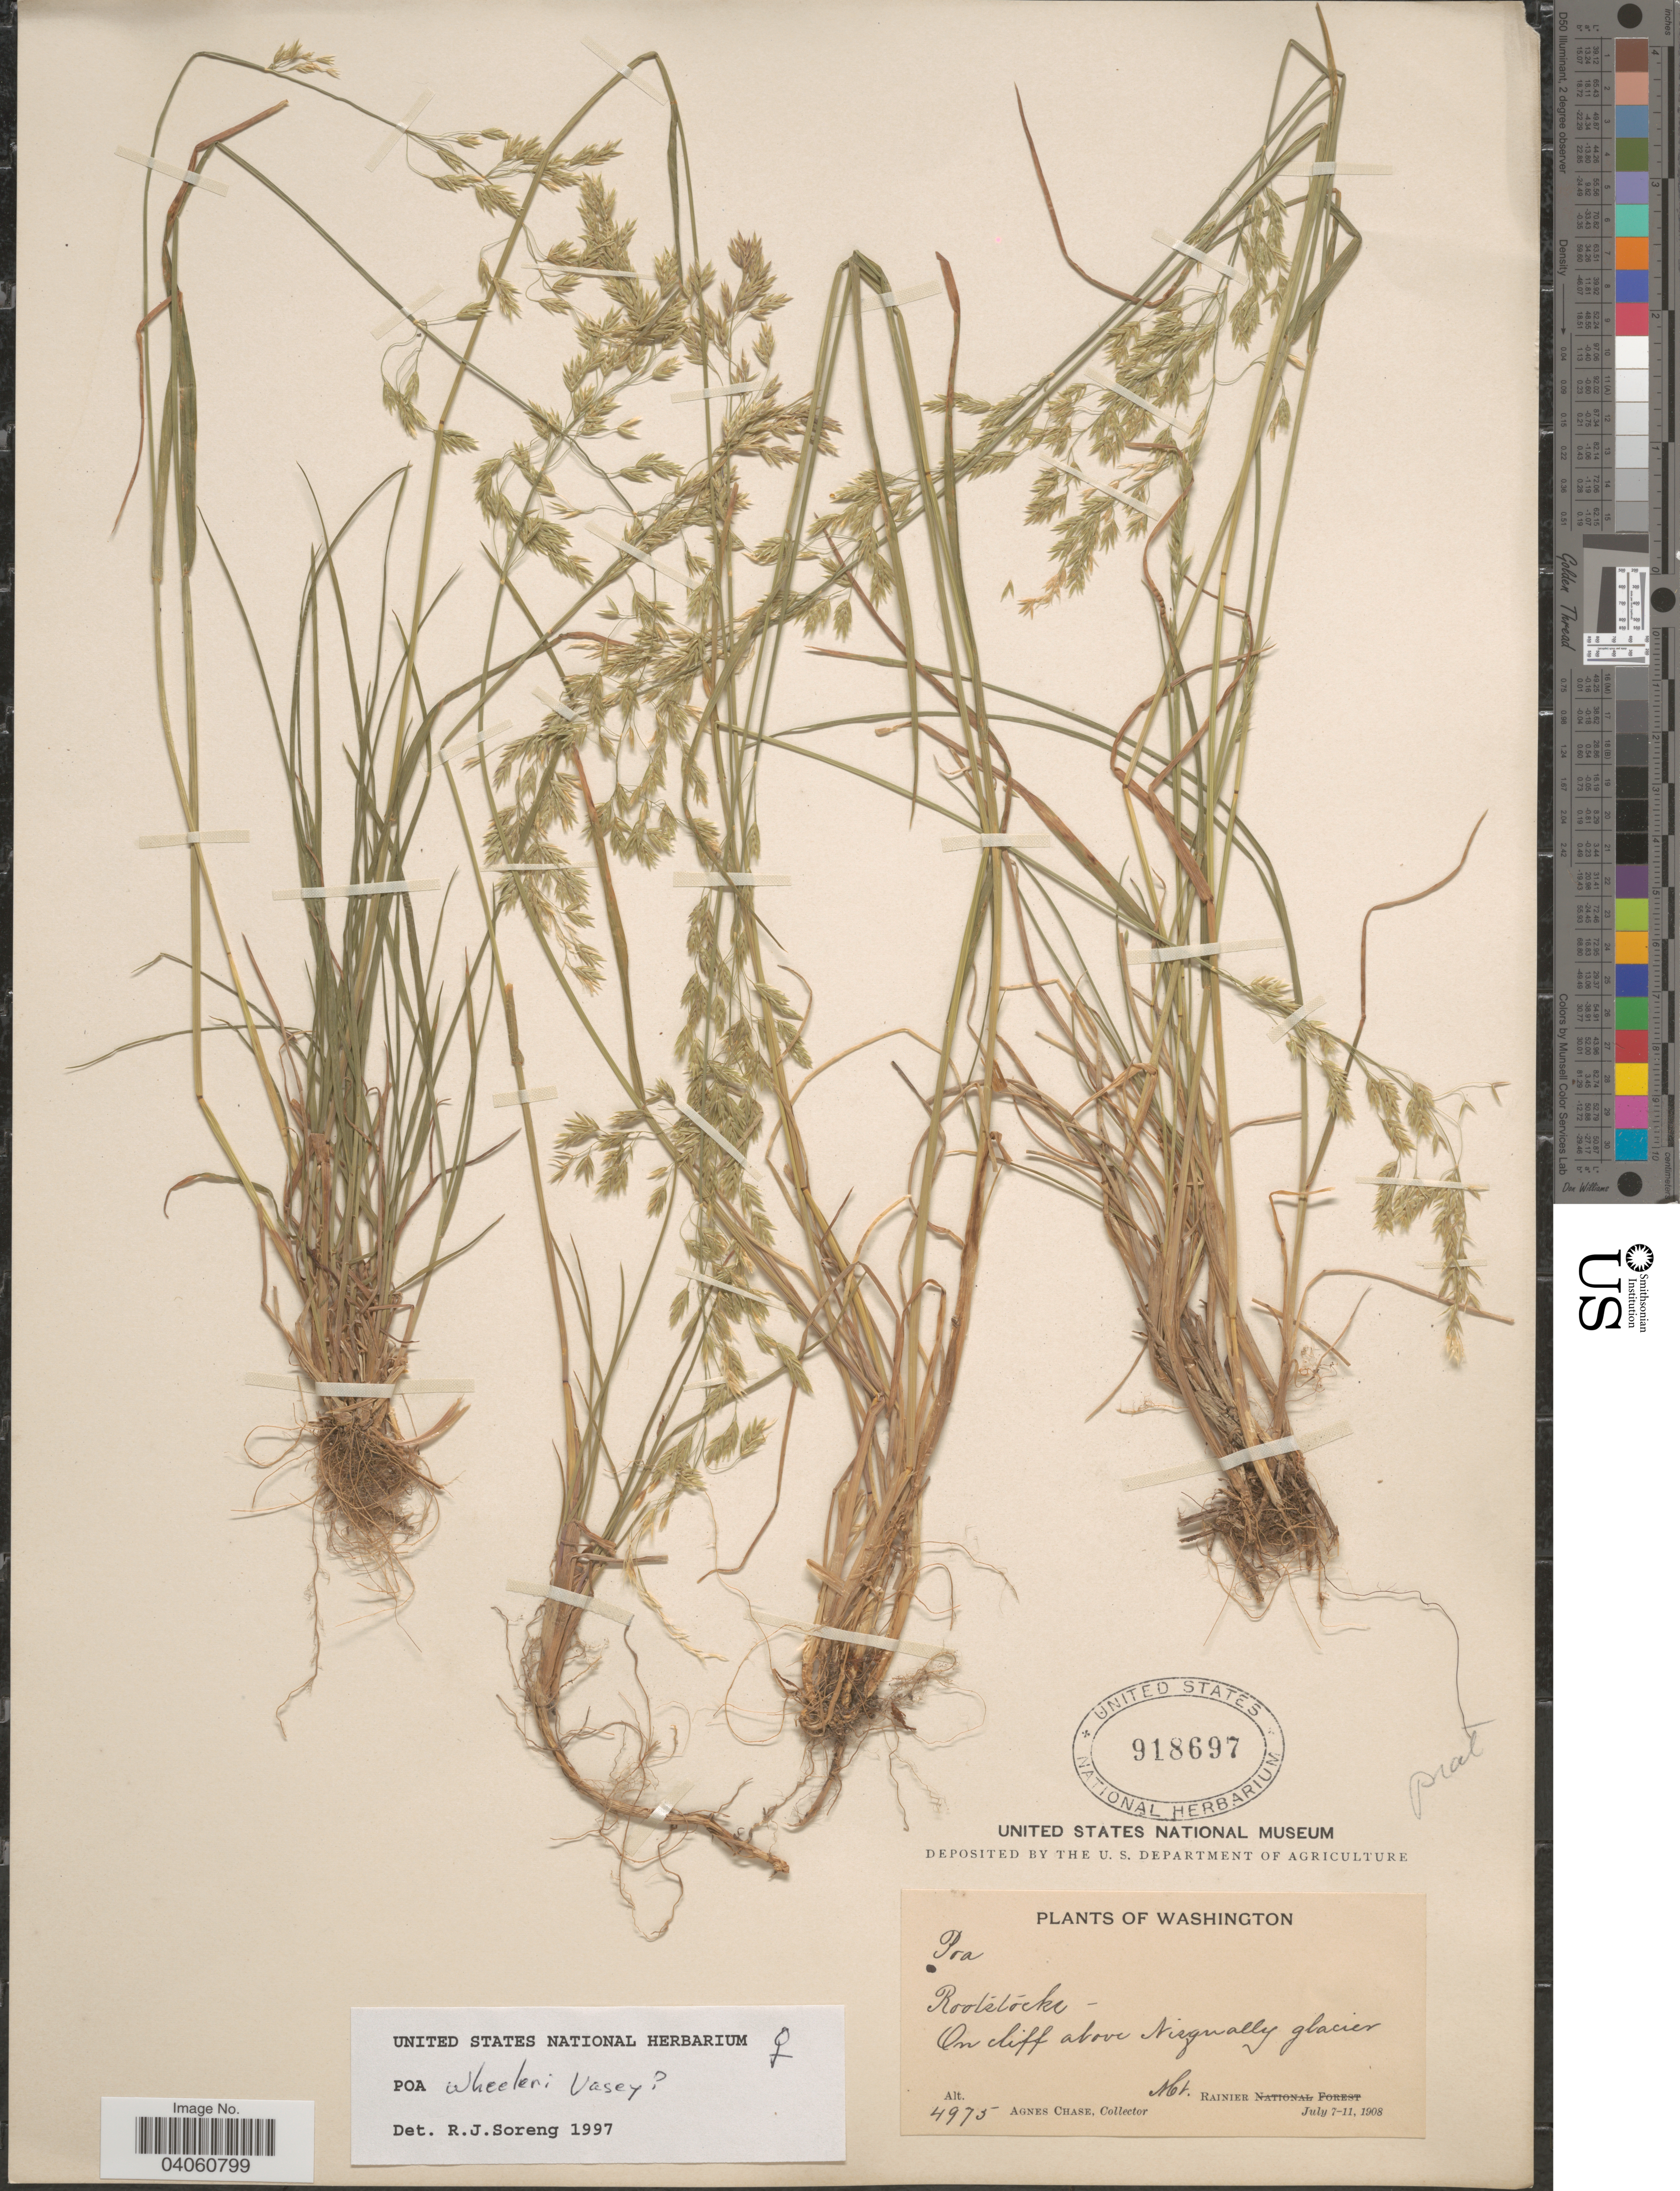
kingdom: Plantae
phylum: Tracheophyta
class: Liliopsida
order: Poales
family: Poaceae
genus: Poa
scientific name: Poa nervosa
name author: (Hook.) Vasey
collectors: A. Chase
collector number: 4975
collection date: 1908-07-07/1908-07-11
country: United States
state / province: Washington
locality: On cliff above Nizqually glacier. Mt. Rainier.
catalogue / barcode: US 918697